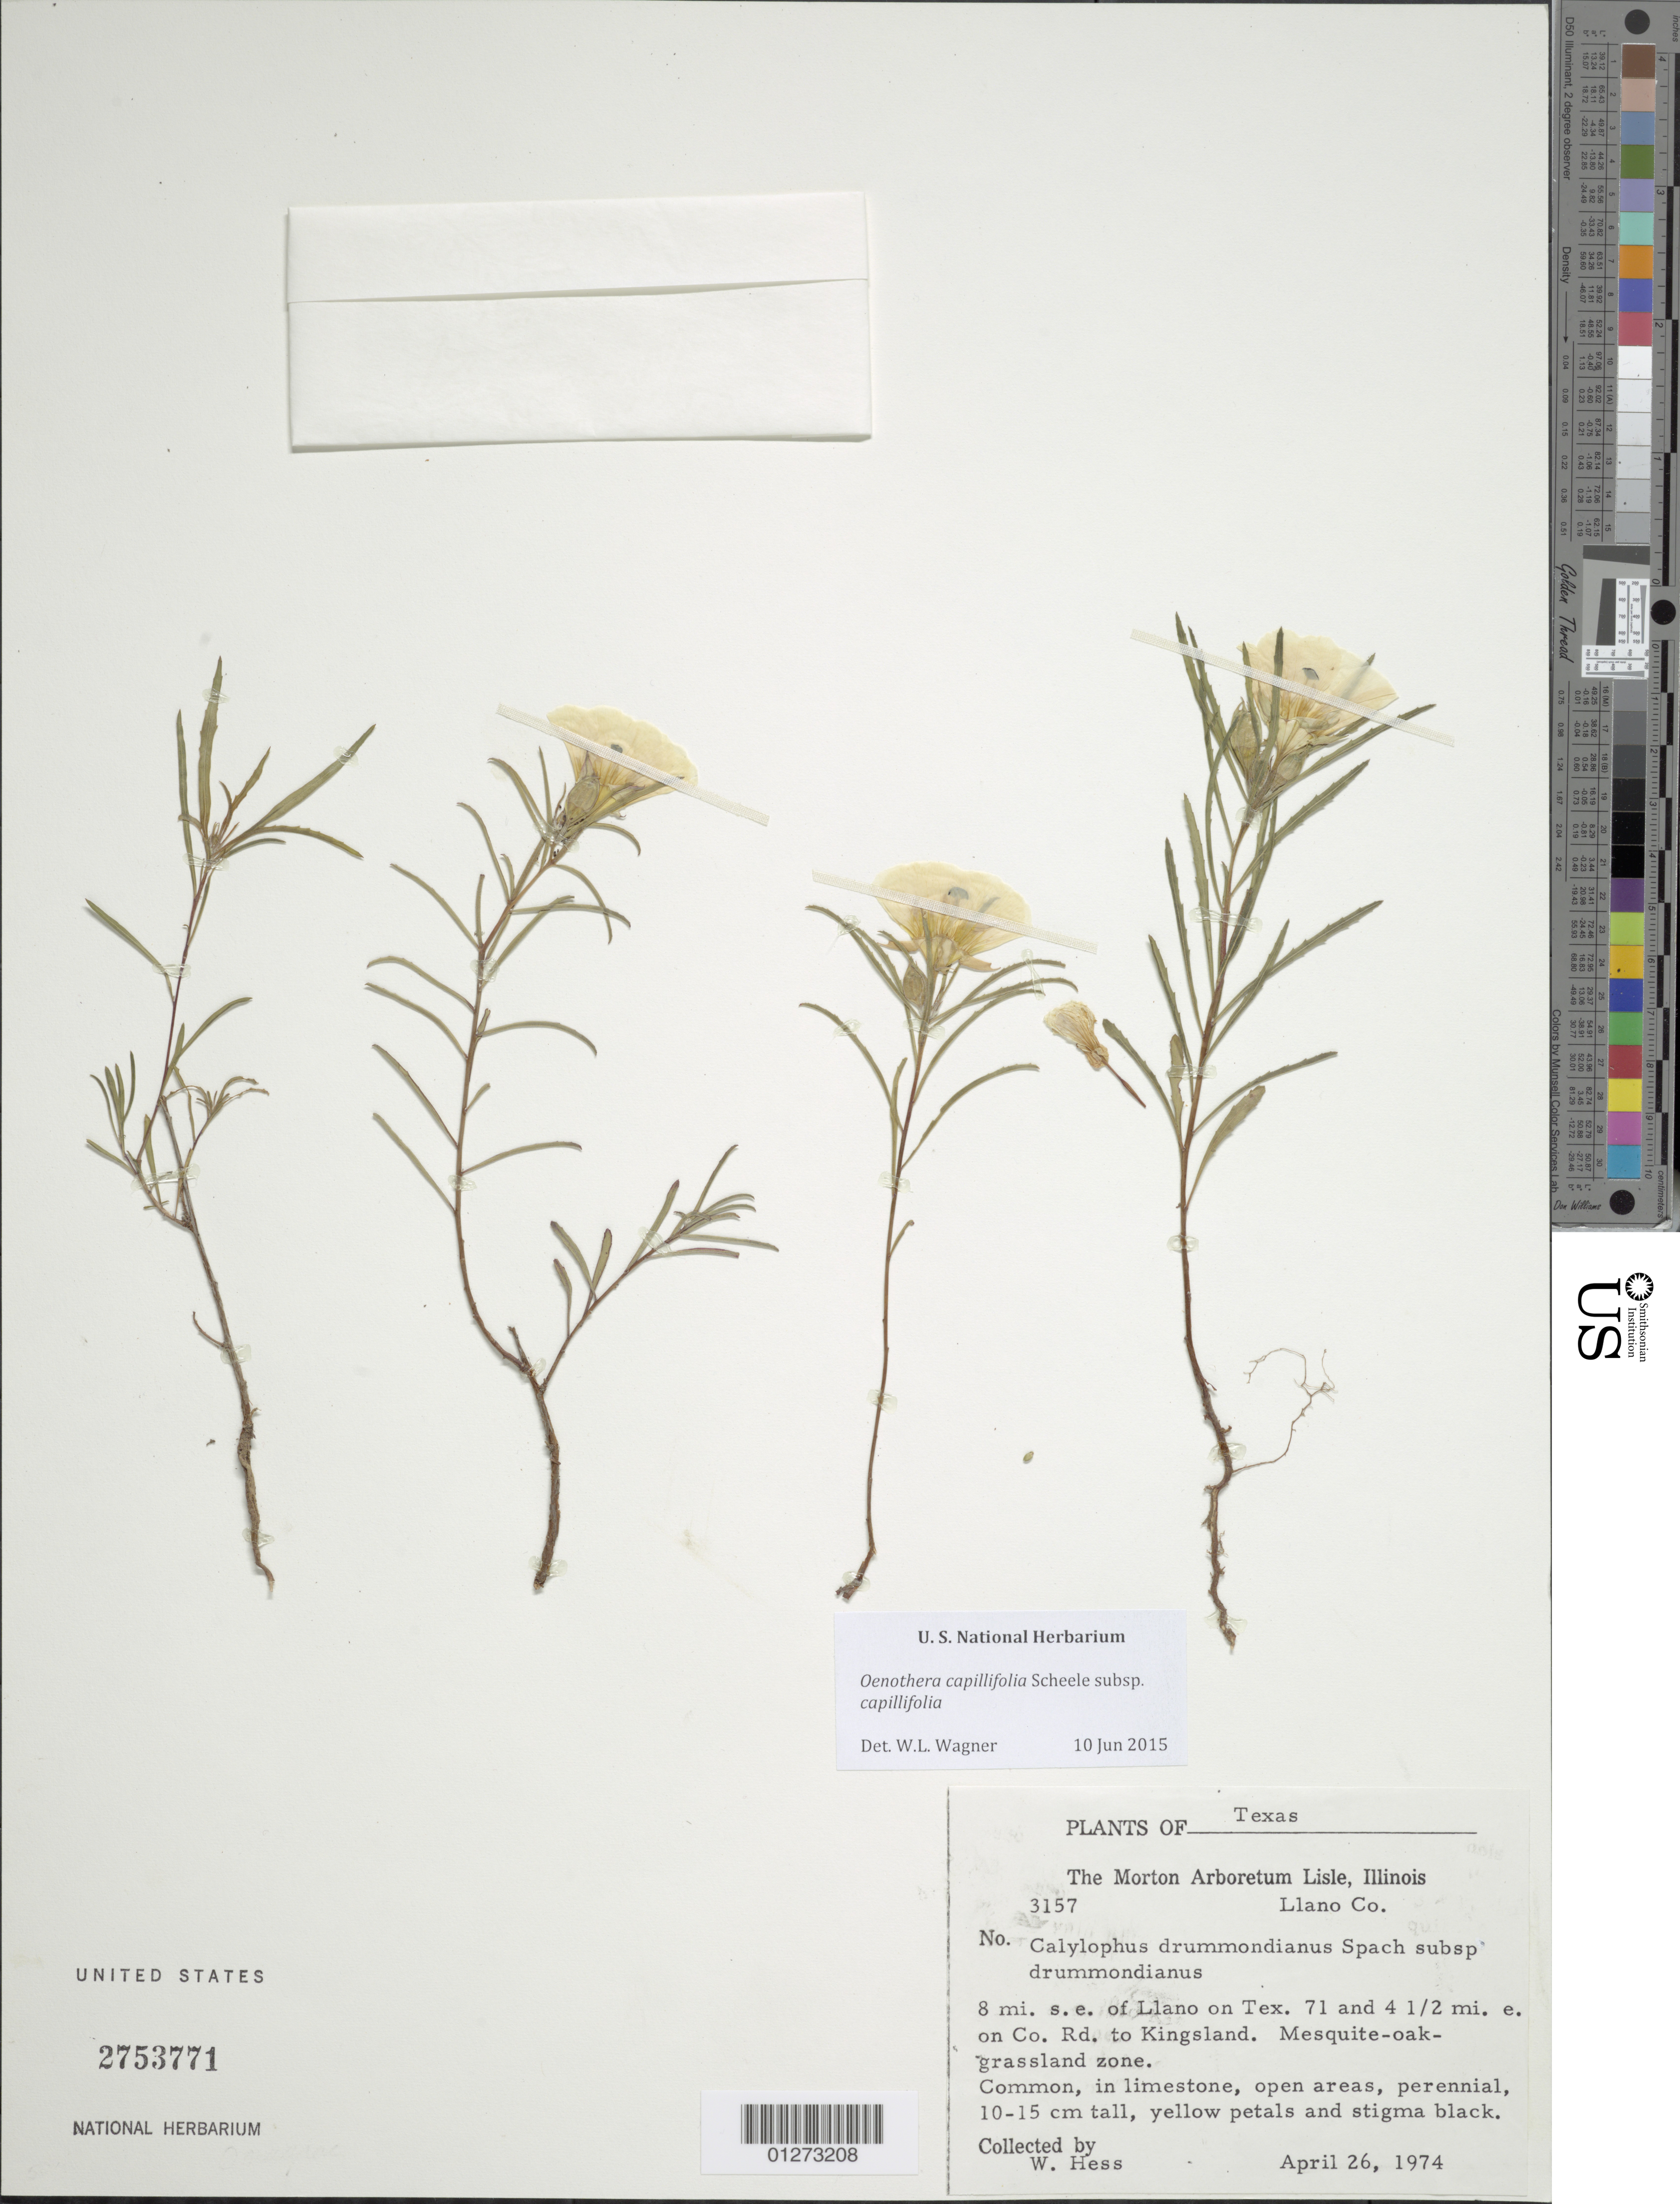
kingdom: Plantae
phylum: Tracheophyta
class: Magnoliopsida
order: Myrtales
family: Onagraceae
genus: Oenothera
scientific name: Oenothera capillifolia subsp. capillifolia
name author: Scheele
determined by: Wagner, W. L., (BOT), Smithsonian Institution - National Museum of Natural History (UNITED STATES)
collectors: W. Hess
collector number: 3157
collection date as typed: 26 Apr 1974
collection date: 1974-04-26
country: United States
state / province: Texas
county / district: Llano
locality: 8 mi. se of Llano on Tex 71 and 4.5 mi. e on Co. Rd to Kingsland.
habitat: Mesquite - oak - grassland zone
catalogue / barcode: US 2753771